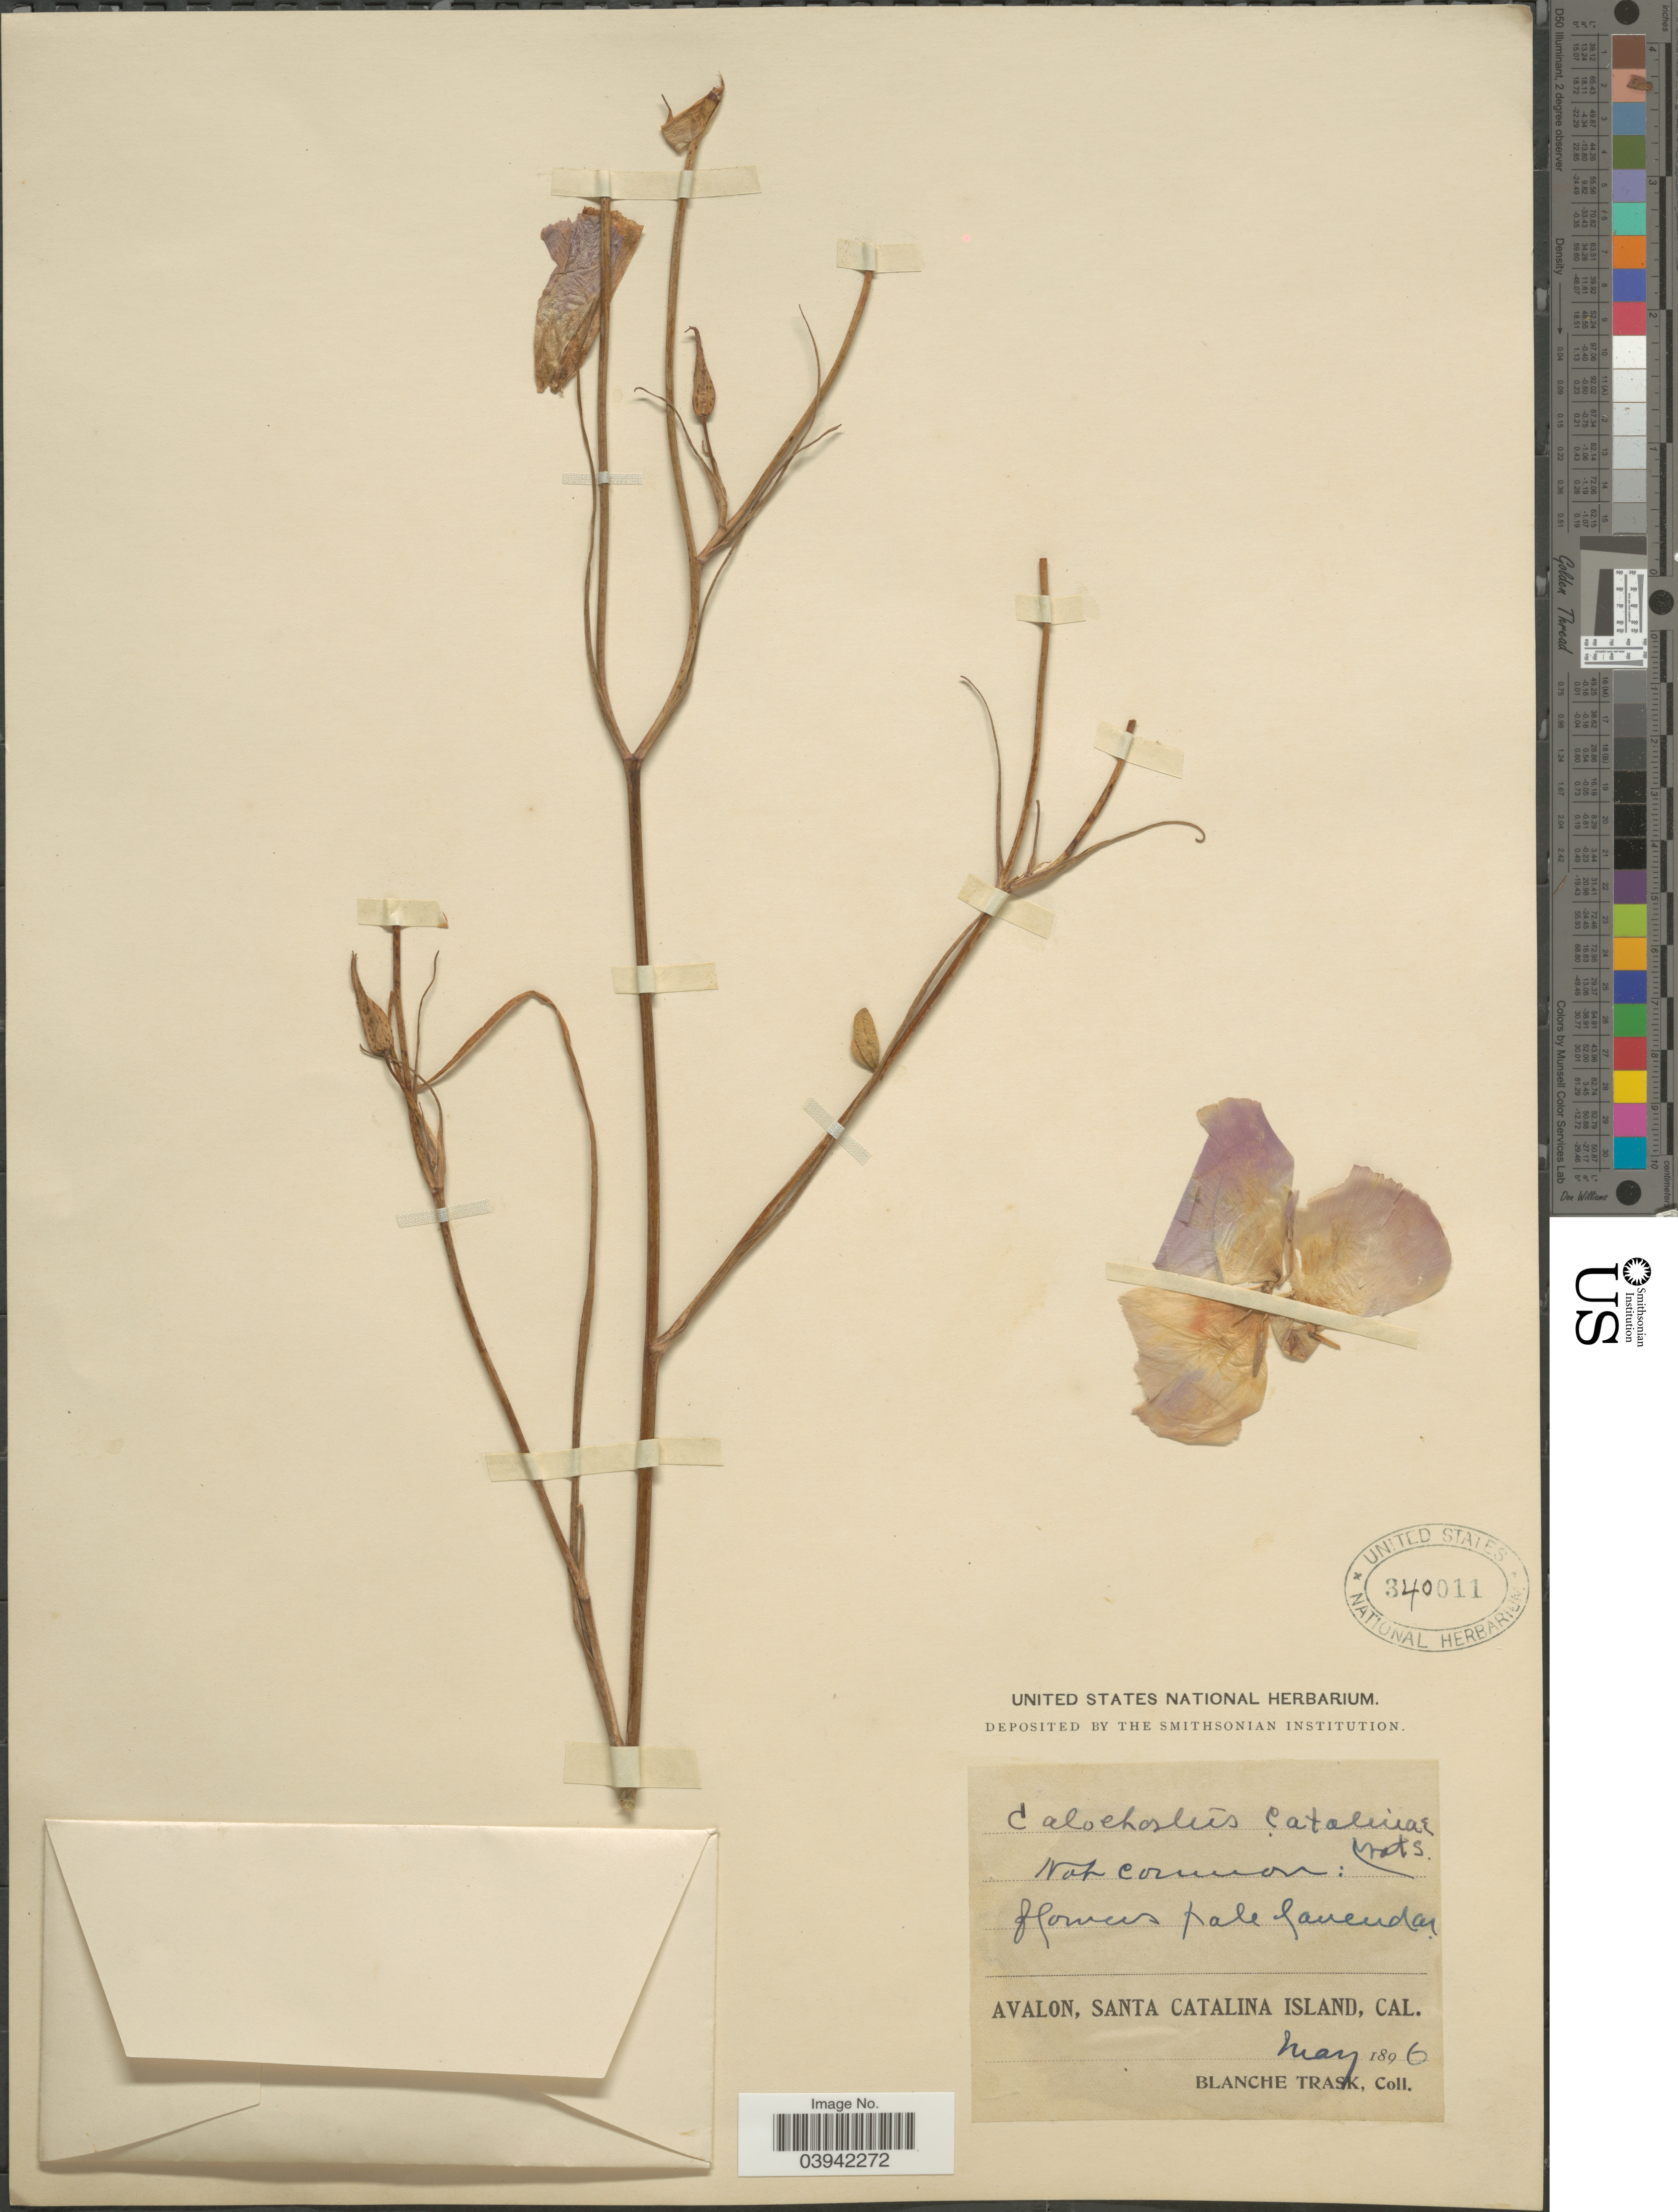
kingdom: Plantae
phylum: Tracheophyta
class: Liliopsida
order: Liliales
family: Liliaceae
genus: Calochortus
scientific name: Calochortus catalinae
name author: S. Watson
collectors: B. Trask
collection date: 1896-05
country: United States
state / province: California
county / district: Los Angeles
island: Santa Catalina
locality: Avalon, Santa Catalina Island.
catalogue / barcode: US 340011